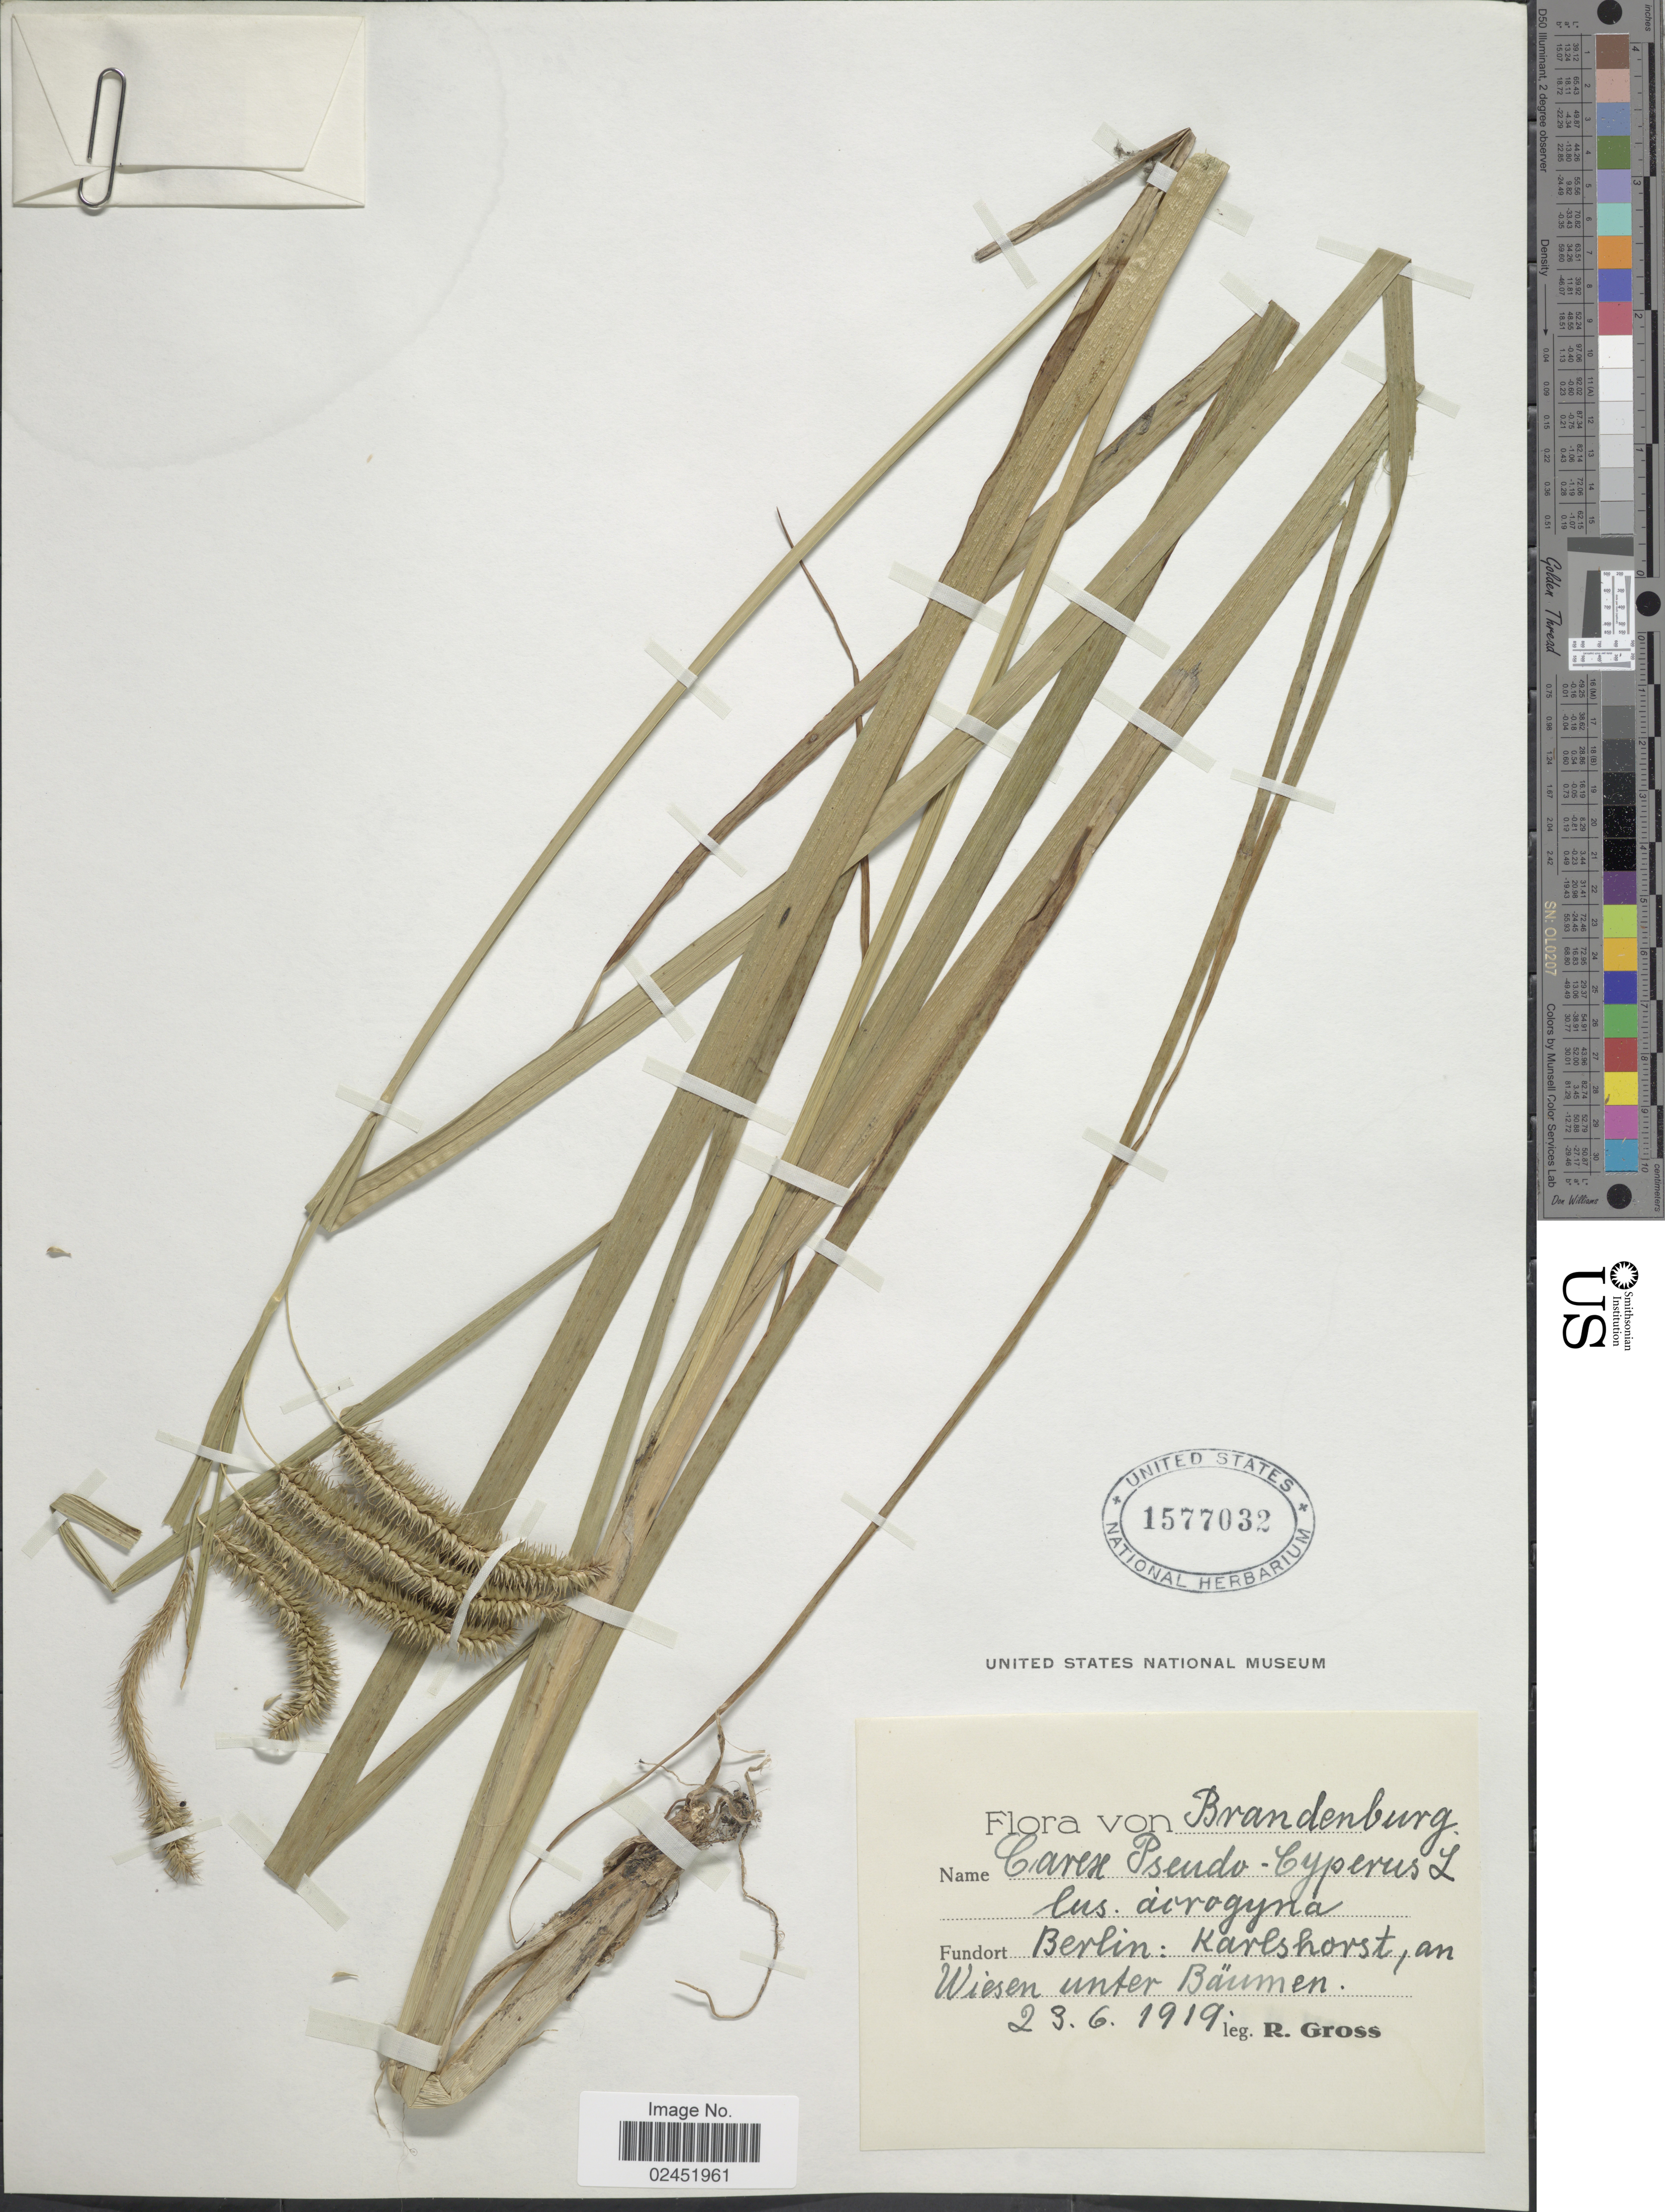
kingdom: Plantae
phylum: Tracheophyta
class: Liliopsida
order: Poales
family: Cyperaceae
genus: Carex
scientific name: Carex pseudocyperus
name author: L.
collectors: R. Gross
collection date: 1919-06-23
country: Germany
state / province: Berlin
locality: Brandenburg, Karlshorst, an Wiesen unter Bäumen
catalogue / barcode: US 1577032